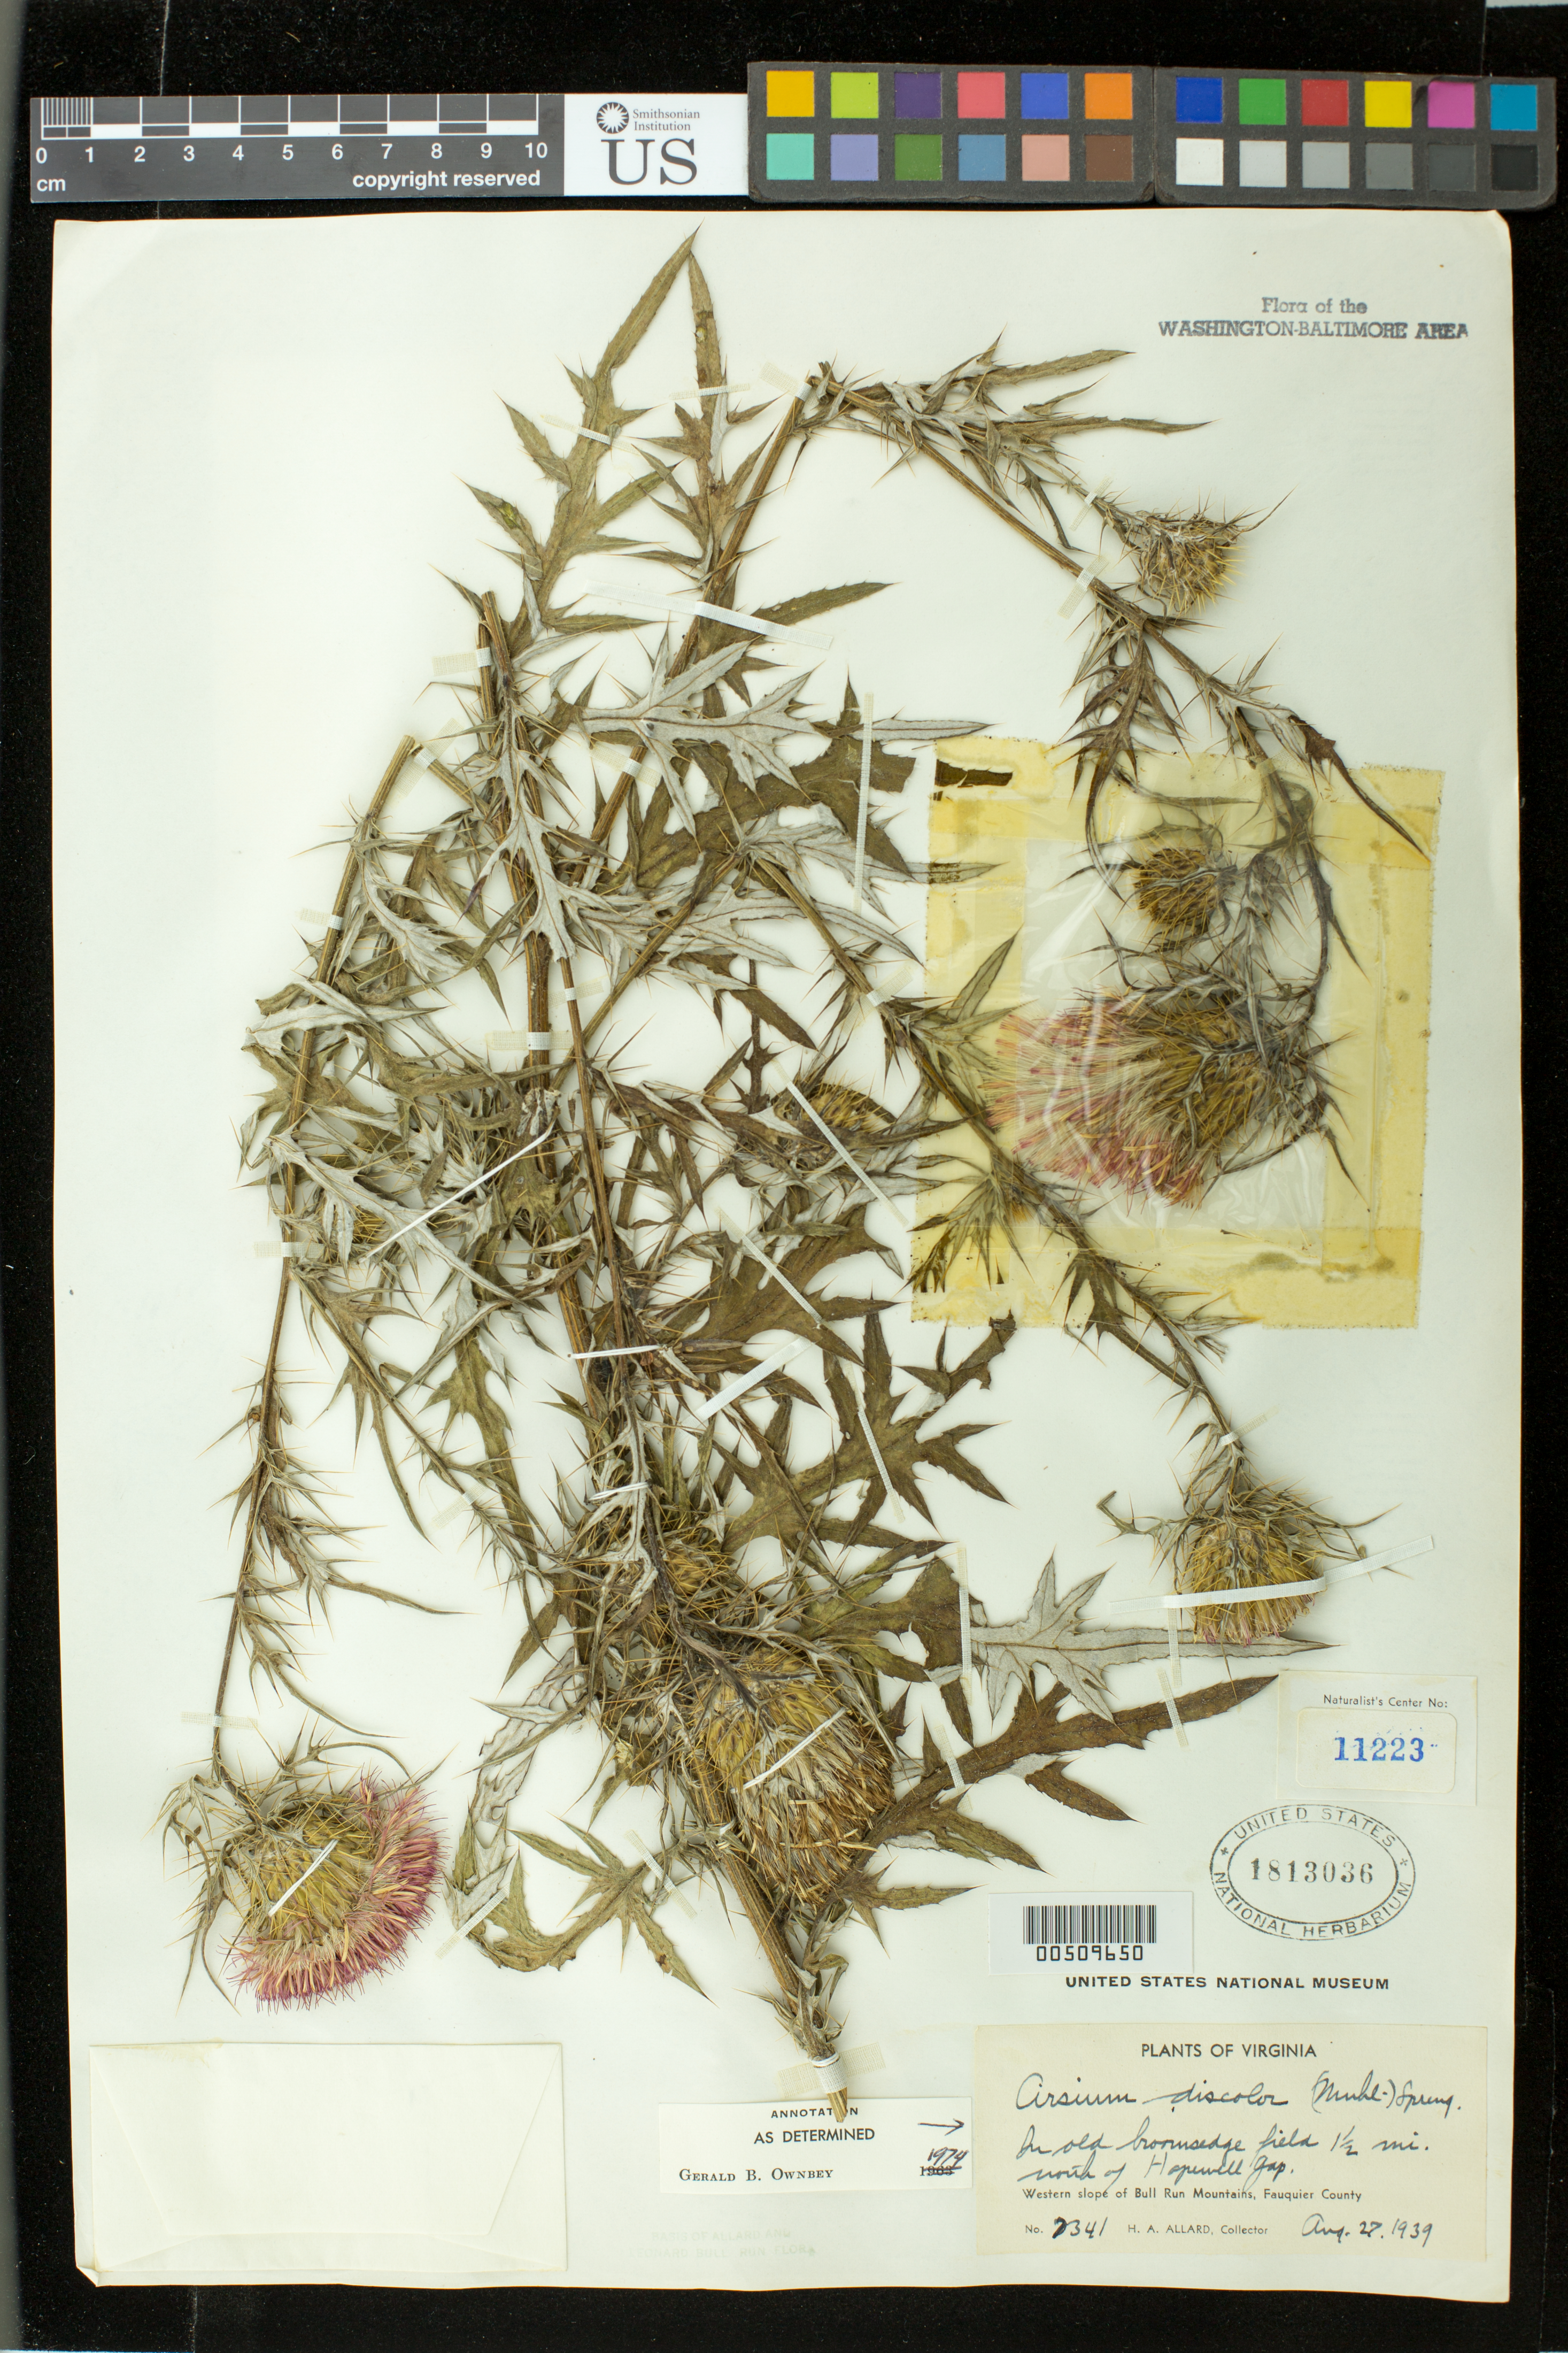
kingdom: Plantae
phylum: Tracheophyta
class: Magnoliopsida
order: Asterales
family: Asteraceae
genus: Cirsium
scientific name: Cirsium discolor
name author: (Muhl. ex Willd.) Spreng.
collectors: H. A. Allard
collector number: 7341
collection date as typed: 27 Aug 1939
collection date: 1939-08-27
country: United States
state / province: Virginia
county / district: Fauquier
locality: Bull Run Mts., 1.5 mi. N of Hopewell Gap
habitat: in old broomsedge field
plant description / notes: Specimens returned from Naturalist Center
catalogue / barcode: US 1813036